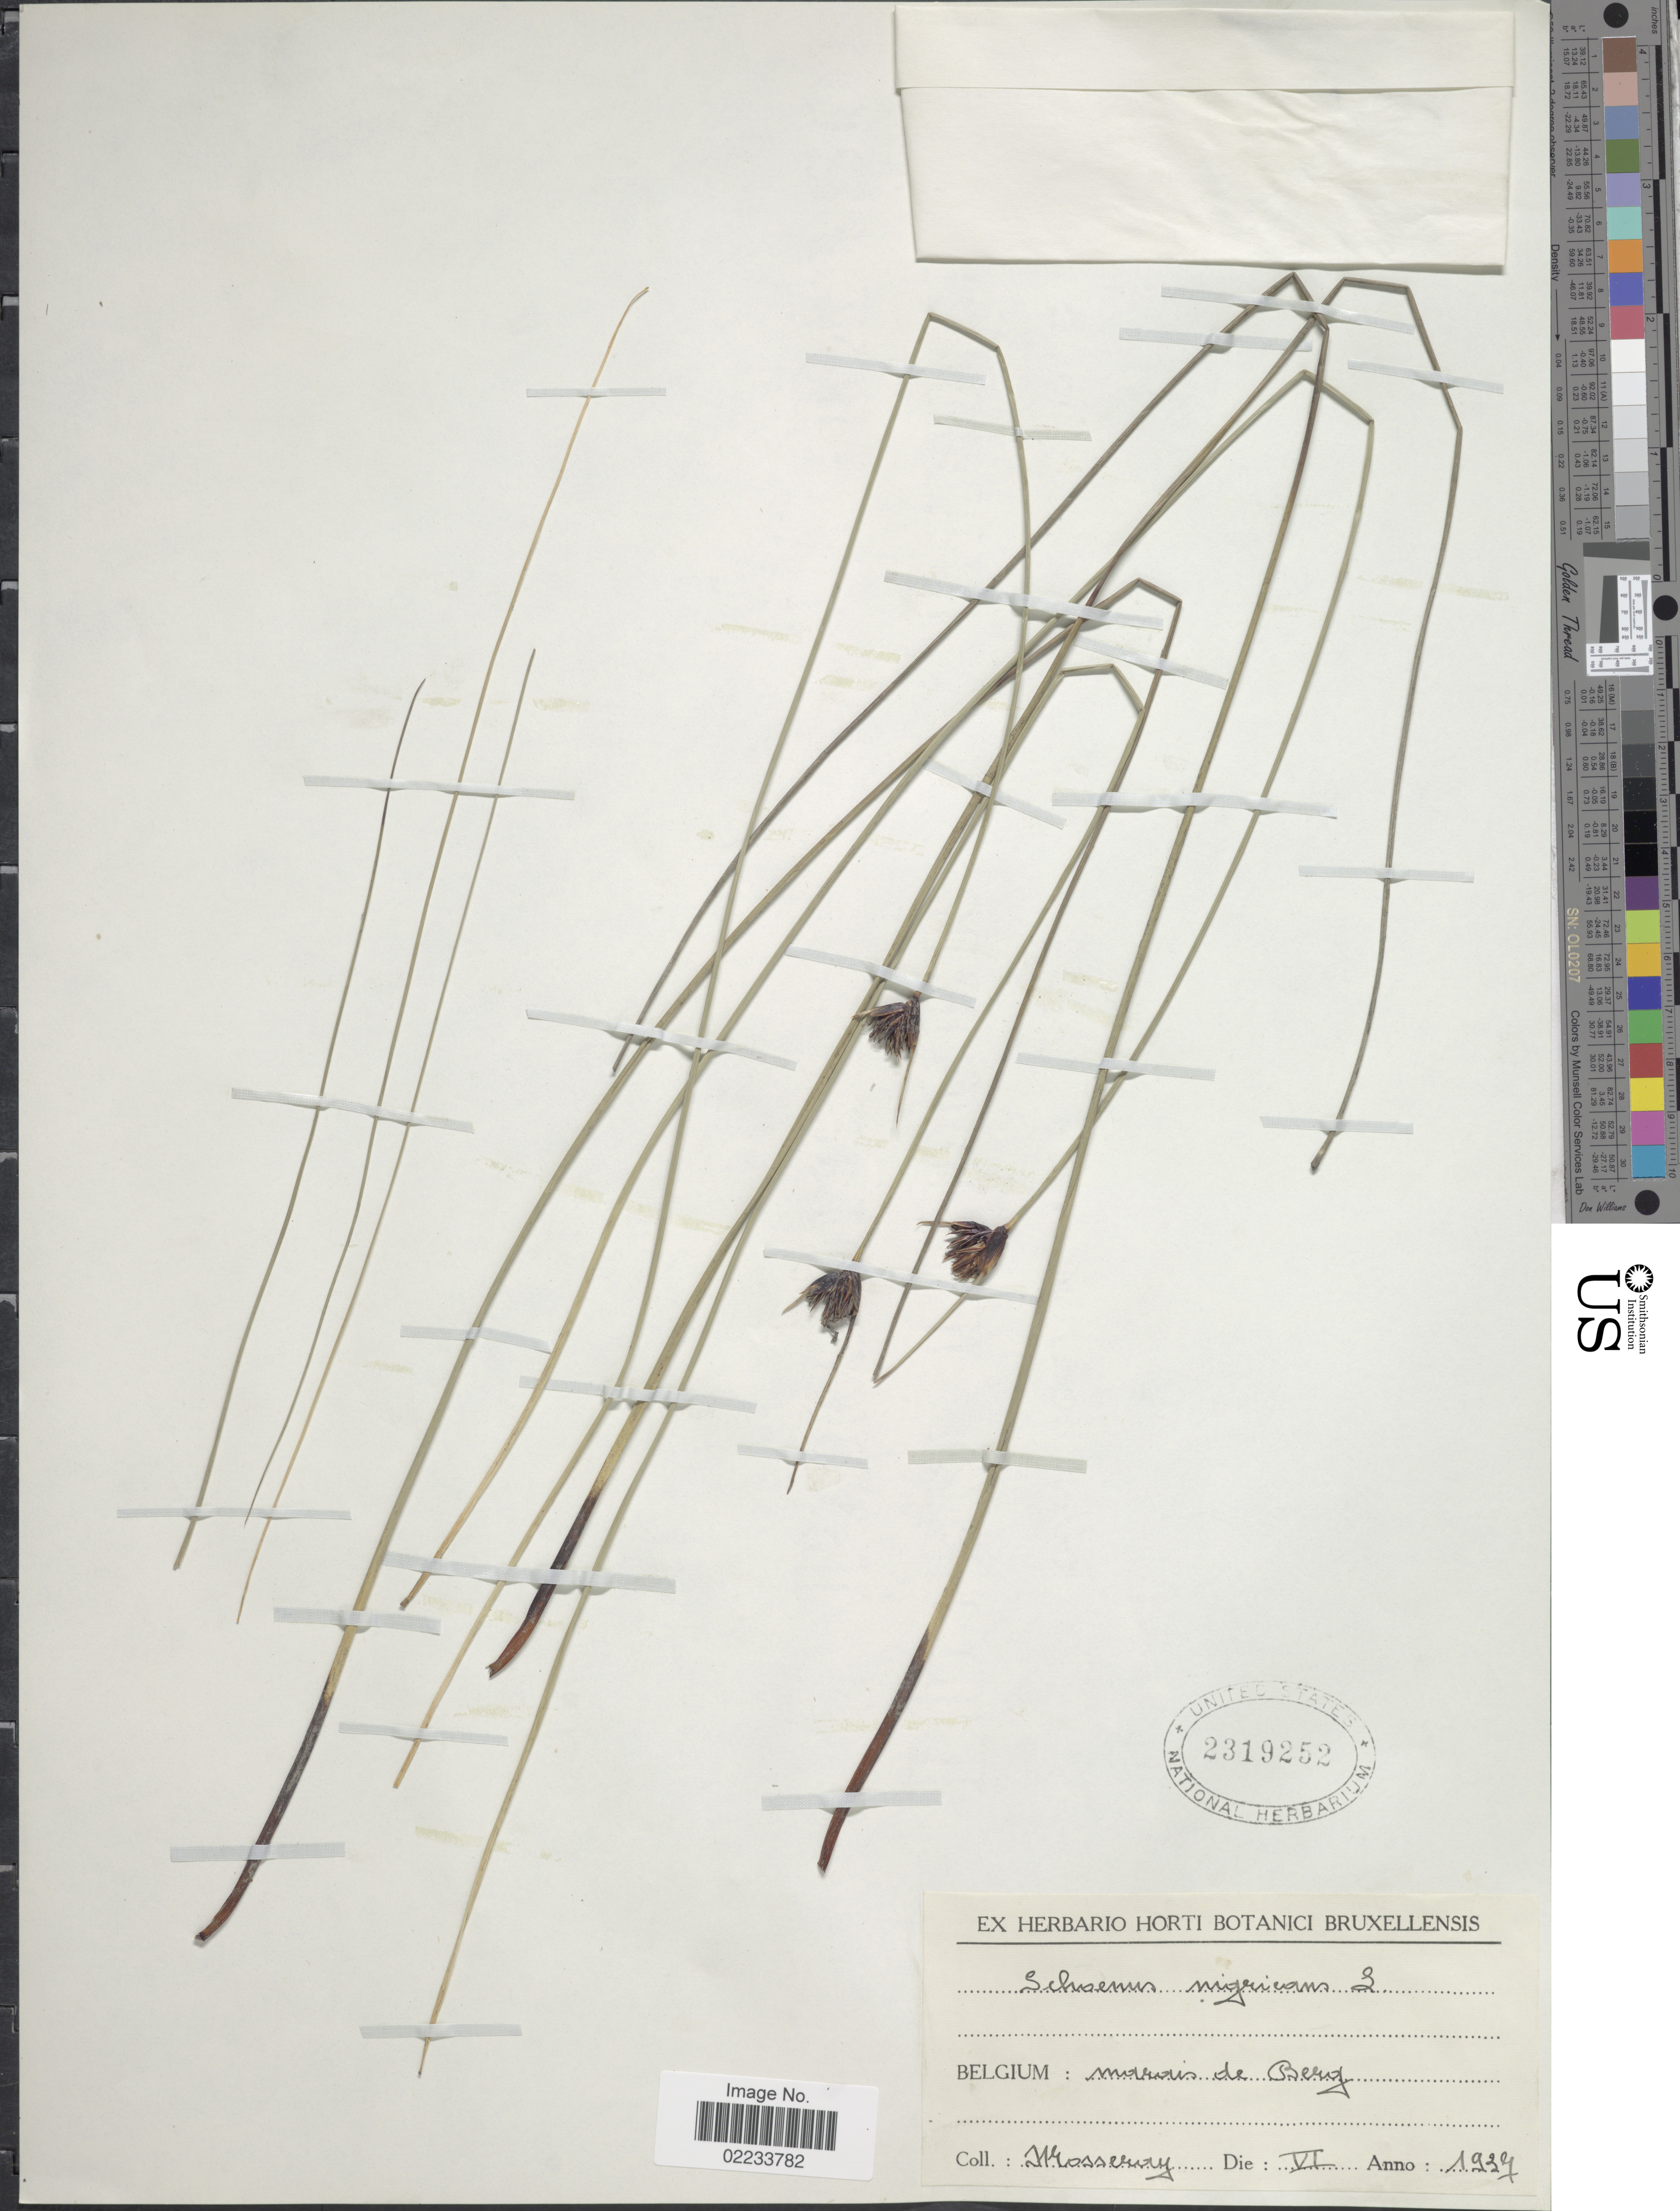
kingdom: Plantae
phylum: Tracheophyta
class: Liliopsida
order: Poales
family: Cyperaceae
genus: Schoenus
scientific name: Schoenus nigricans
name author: L.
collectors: Mosseray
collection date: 1937-06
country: Belgium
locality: Marais de Berg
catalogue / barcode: US 2319252